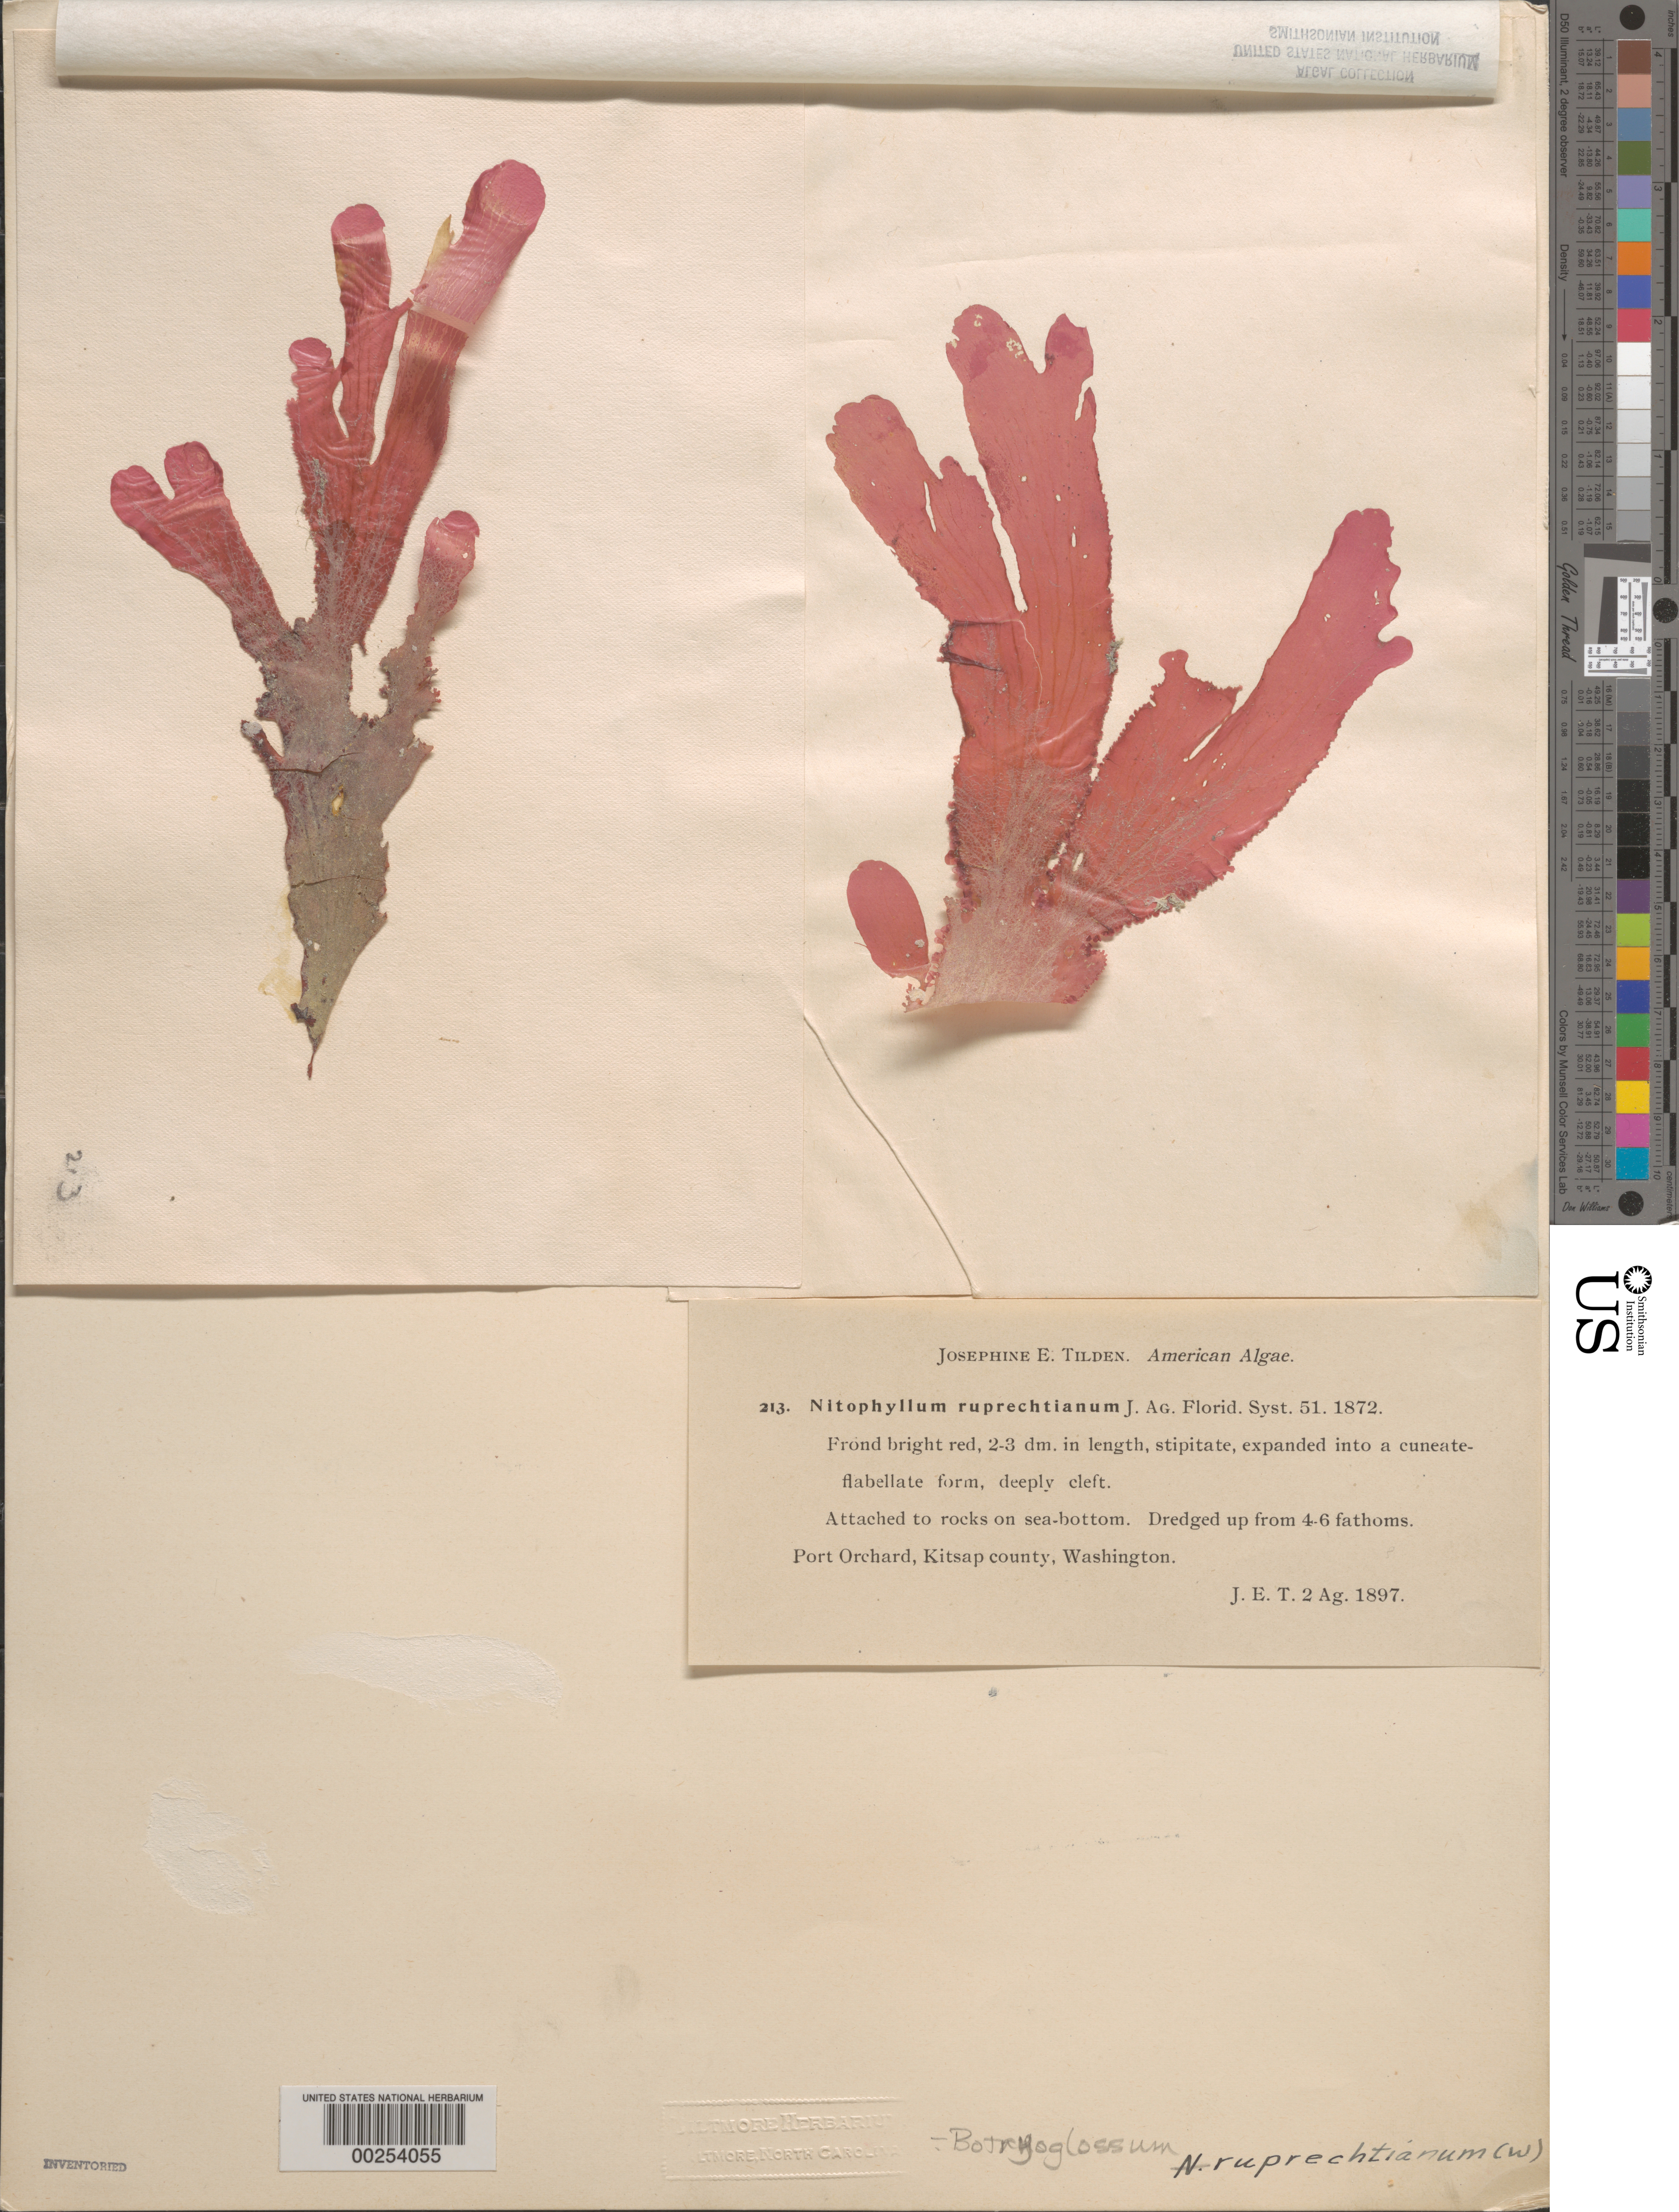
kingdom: Plantae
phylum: Rhodophyta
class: Florideophyceae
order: Ceramiales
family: Delesseriaceae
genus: Cryptopleura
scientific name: Cryptopleura ruprechtiana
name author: (J. Agardh) Kylin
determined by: Algae name updating Project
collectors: J. E. Tilden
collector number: JET 213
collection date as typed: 02 Aug 1897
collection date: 1897-08-02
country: United States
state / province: Washington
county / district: Kitsap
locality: Port Orchard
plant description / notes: Tilden, American Algae, as Nitophyllum ruprechtianum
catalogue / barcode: US 72772